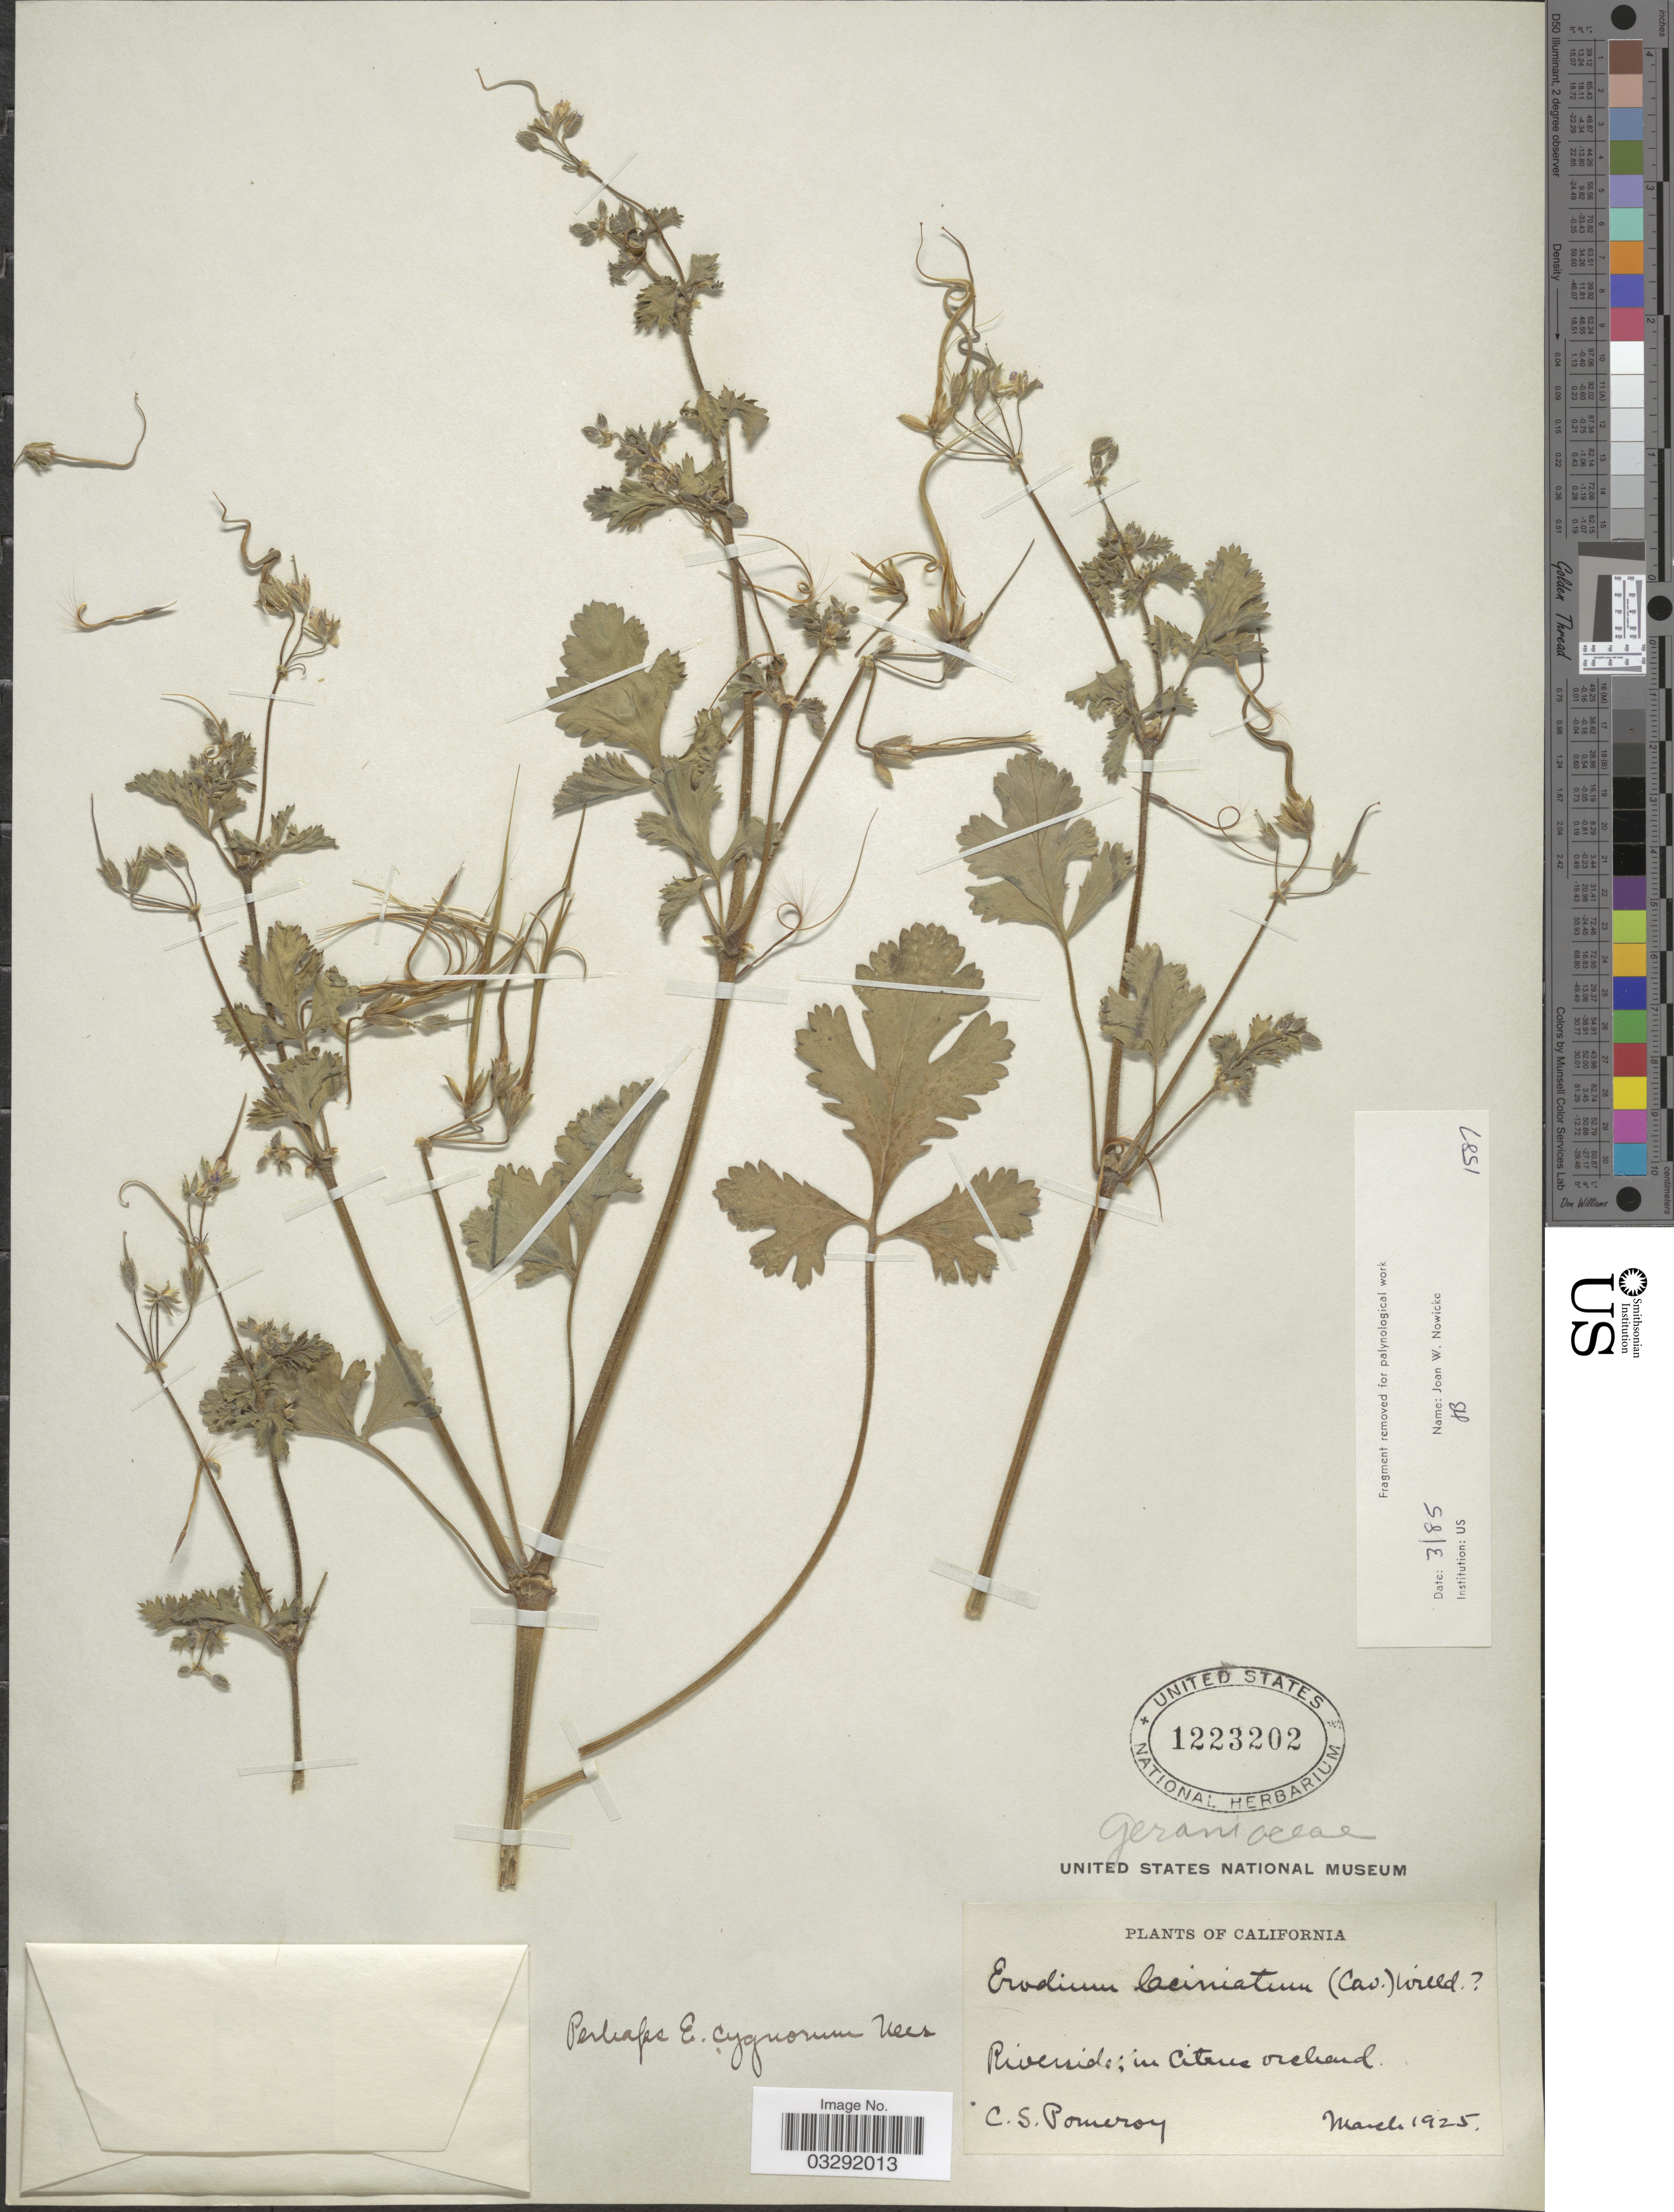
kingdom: Plantae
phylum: Tracheophyta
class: Magnoliopsida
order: Geraniales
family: Geraniaceae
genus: Erodium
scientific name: Erodium laciniatum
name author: (Cav.) Willd.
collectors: C. Pomeroy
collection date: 1925-03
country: United States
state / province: California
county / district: Riverside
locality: Riverside; in Citrus orchard.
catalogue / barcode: US 1223202